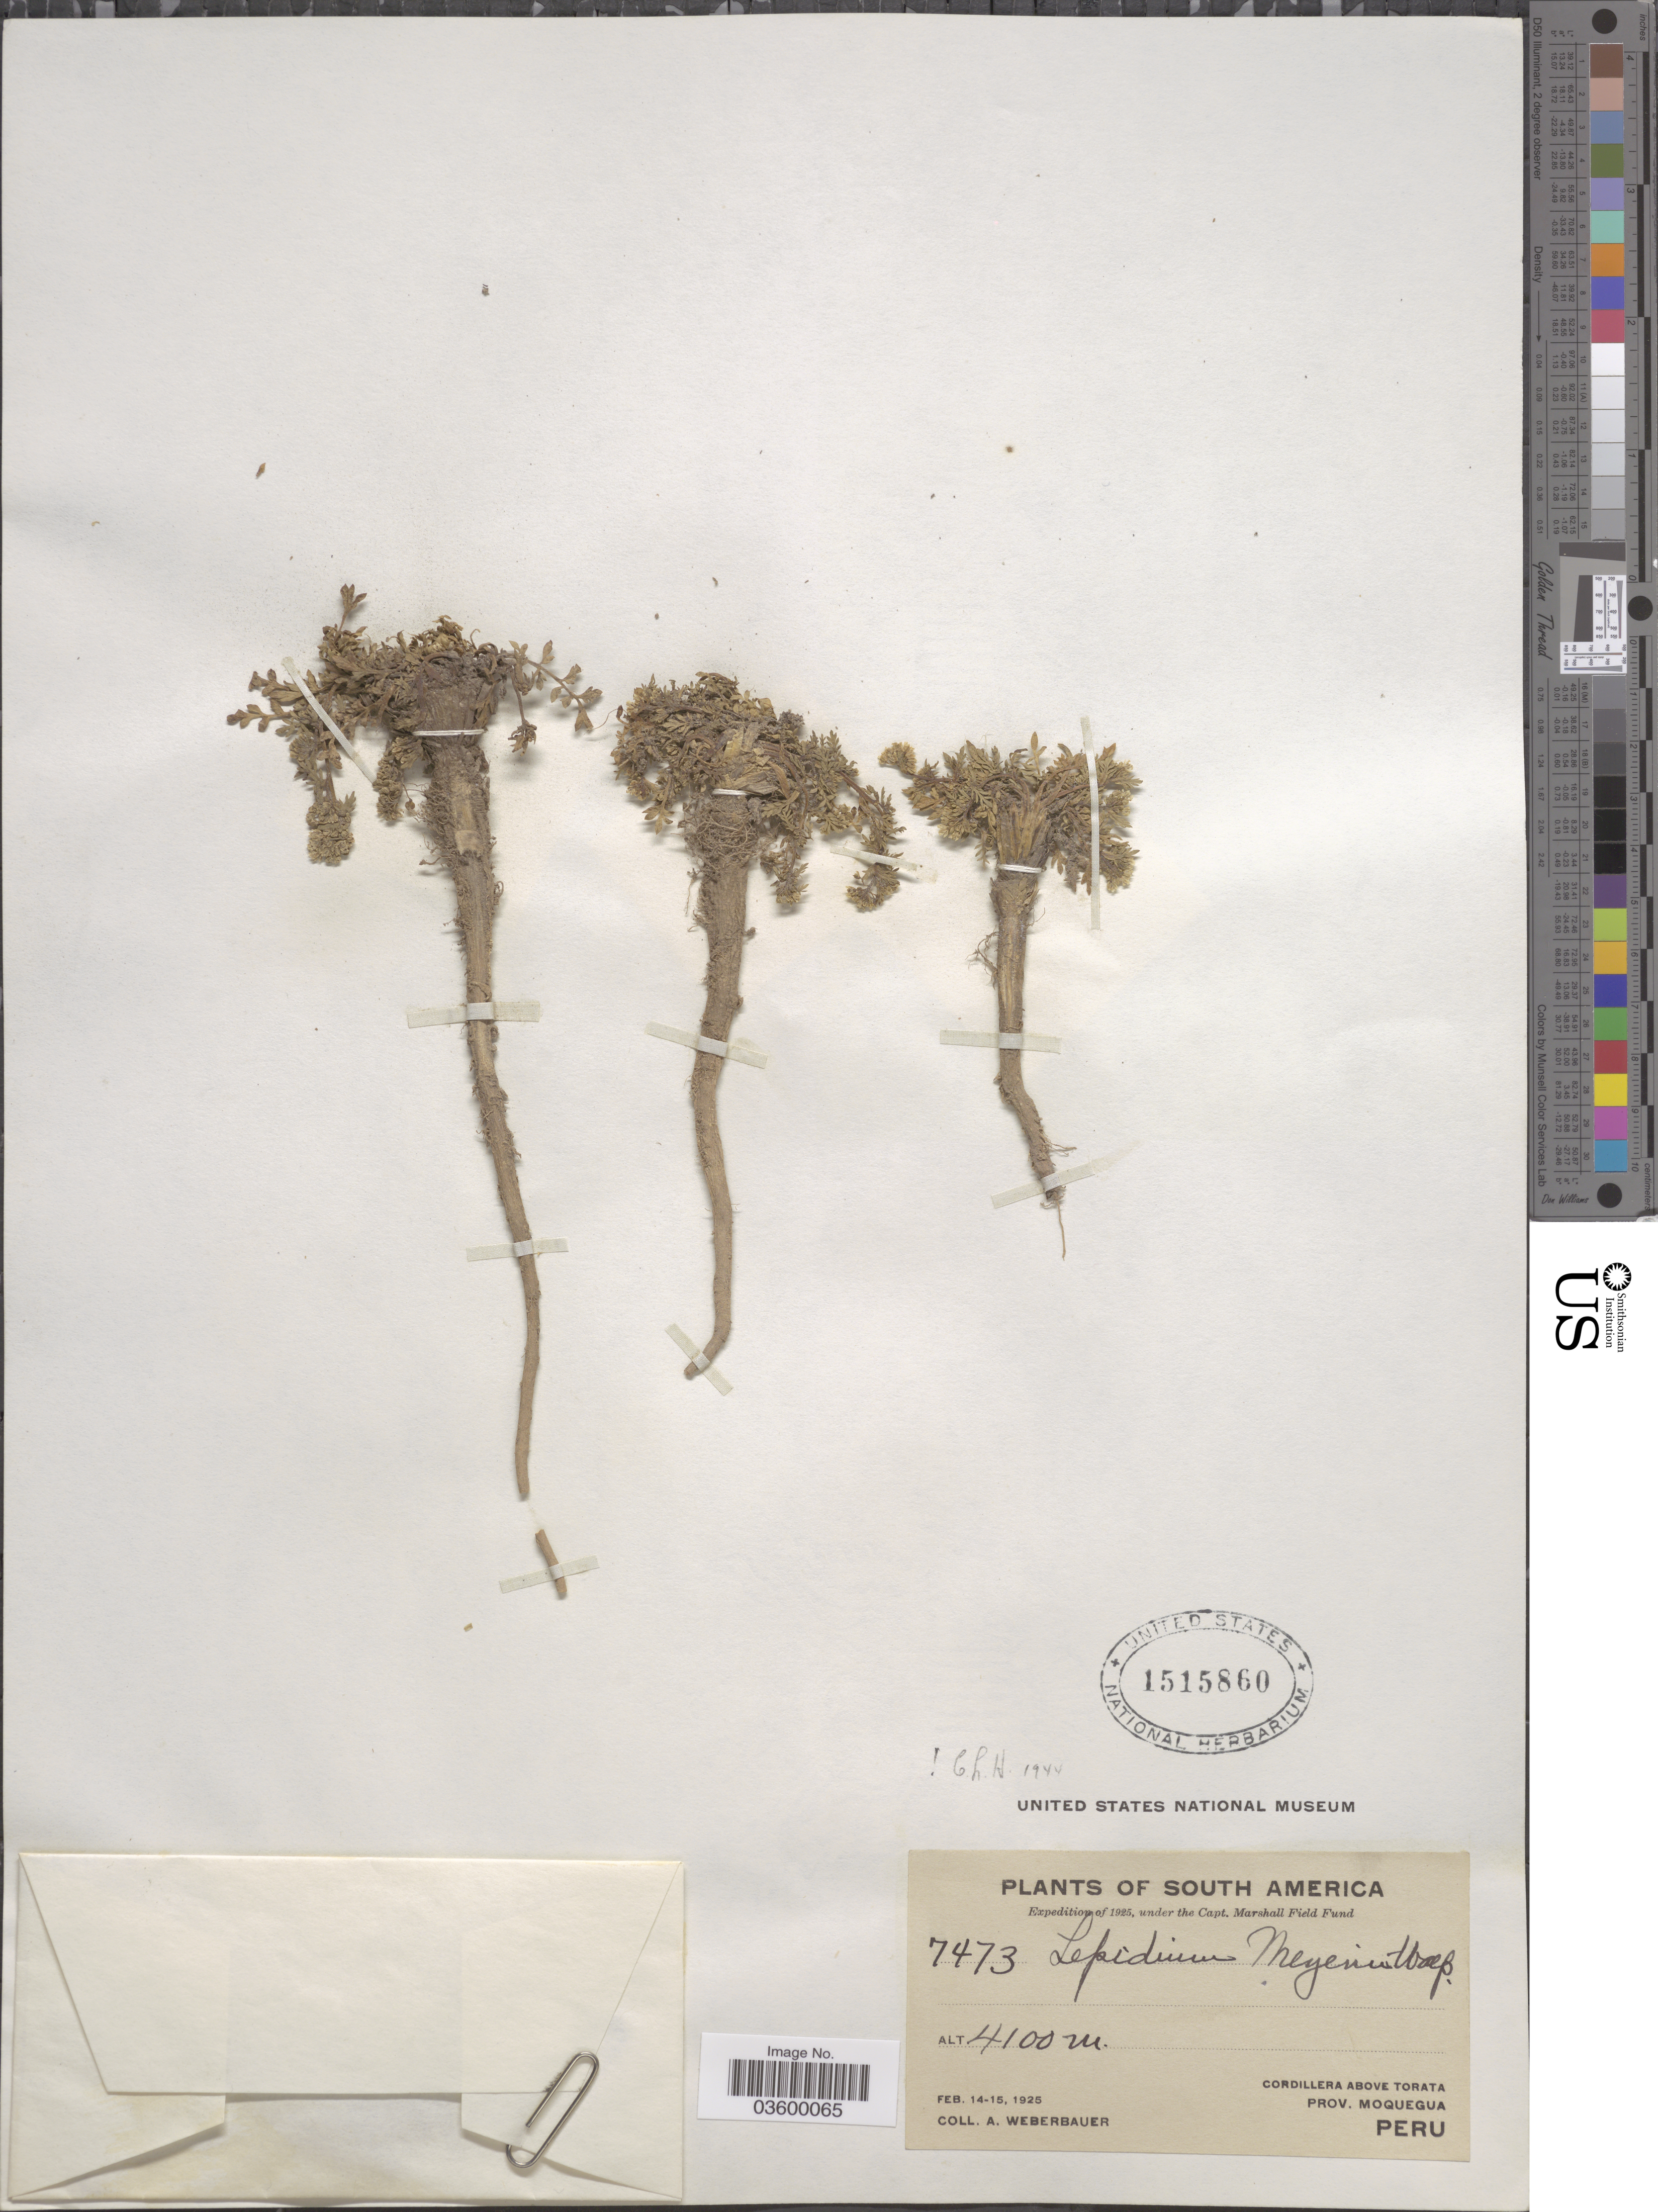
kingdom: Plantae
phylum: Tracheophyta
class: Magnoliopsida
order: Brassicales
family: Brassicaceae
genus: Lepidium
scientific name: Lepidium meyenii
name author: Walp.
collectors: A. Weberbauer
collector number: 7473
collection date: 1925-02-14/1925-02-15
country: Peru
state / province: Moquegua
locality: Cordillera above Torata.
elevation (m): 4100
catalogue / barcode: US 1515860